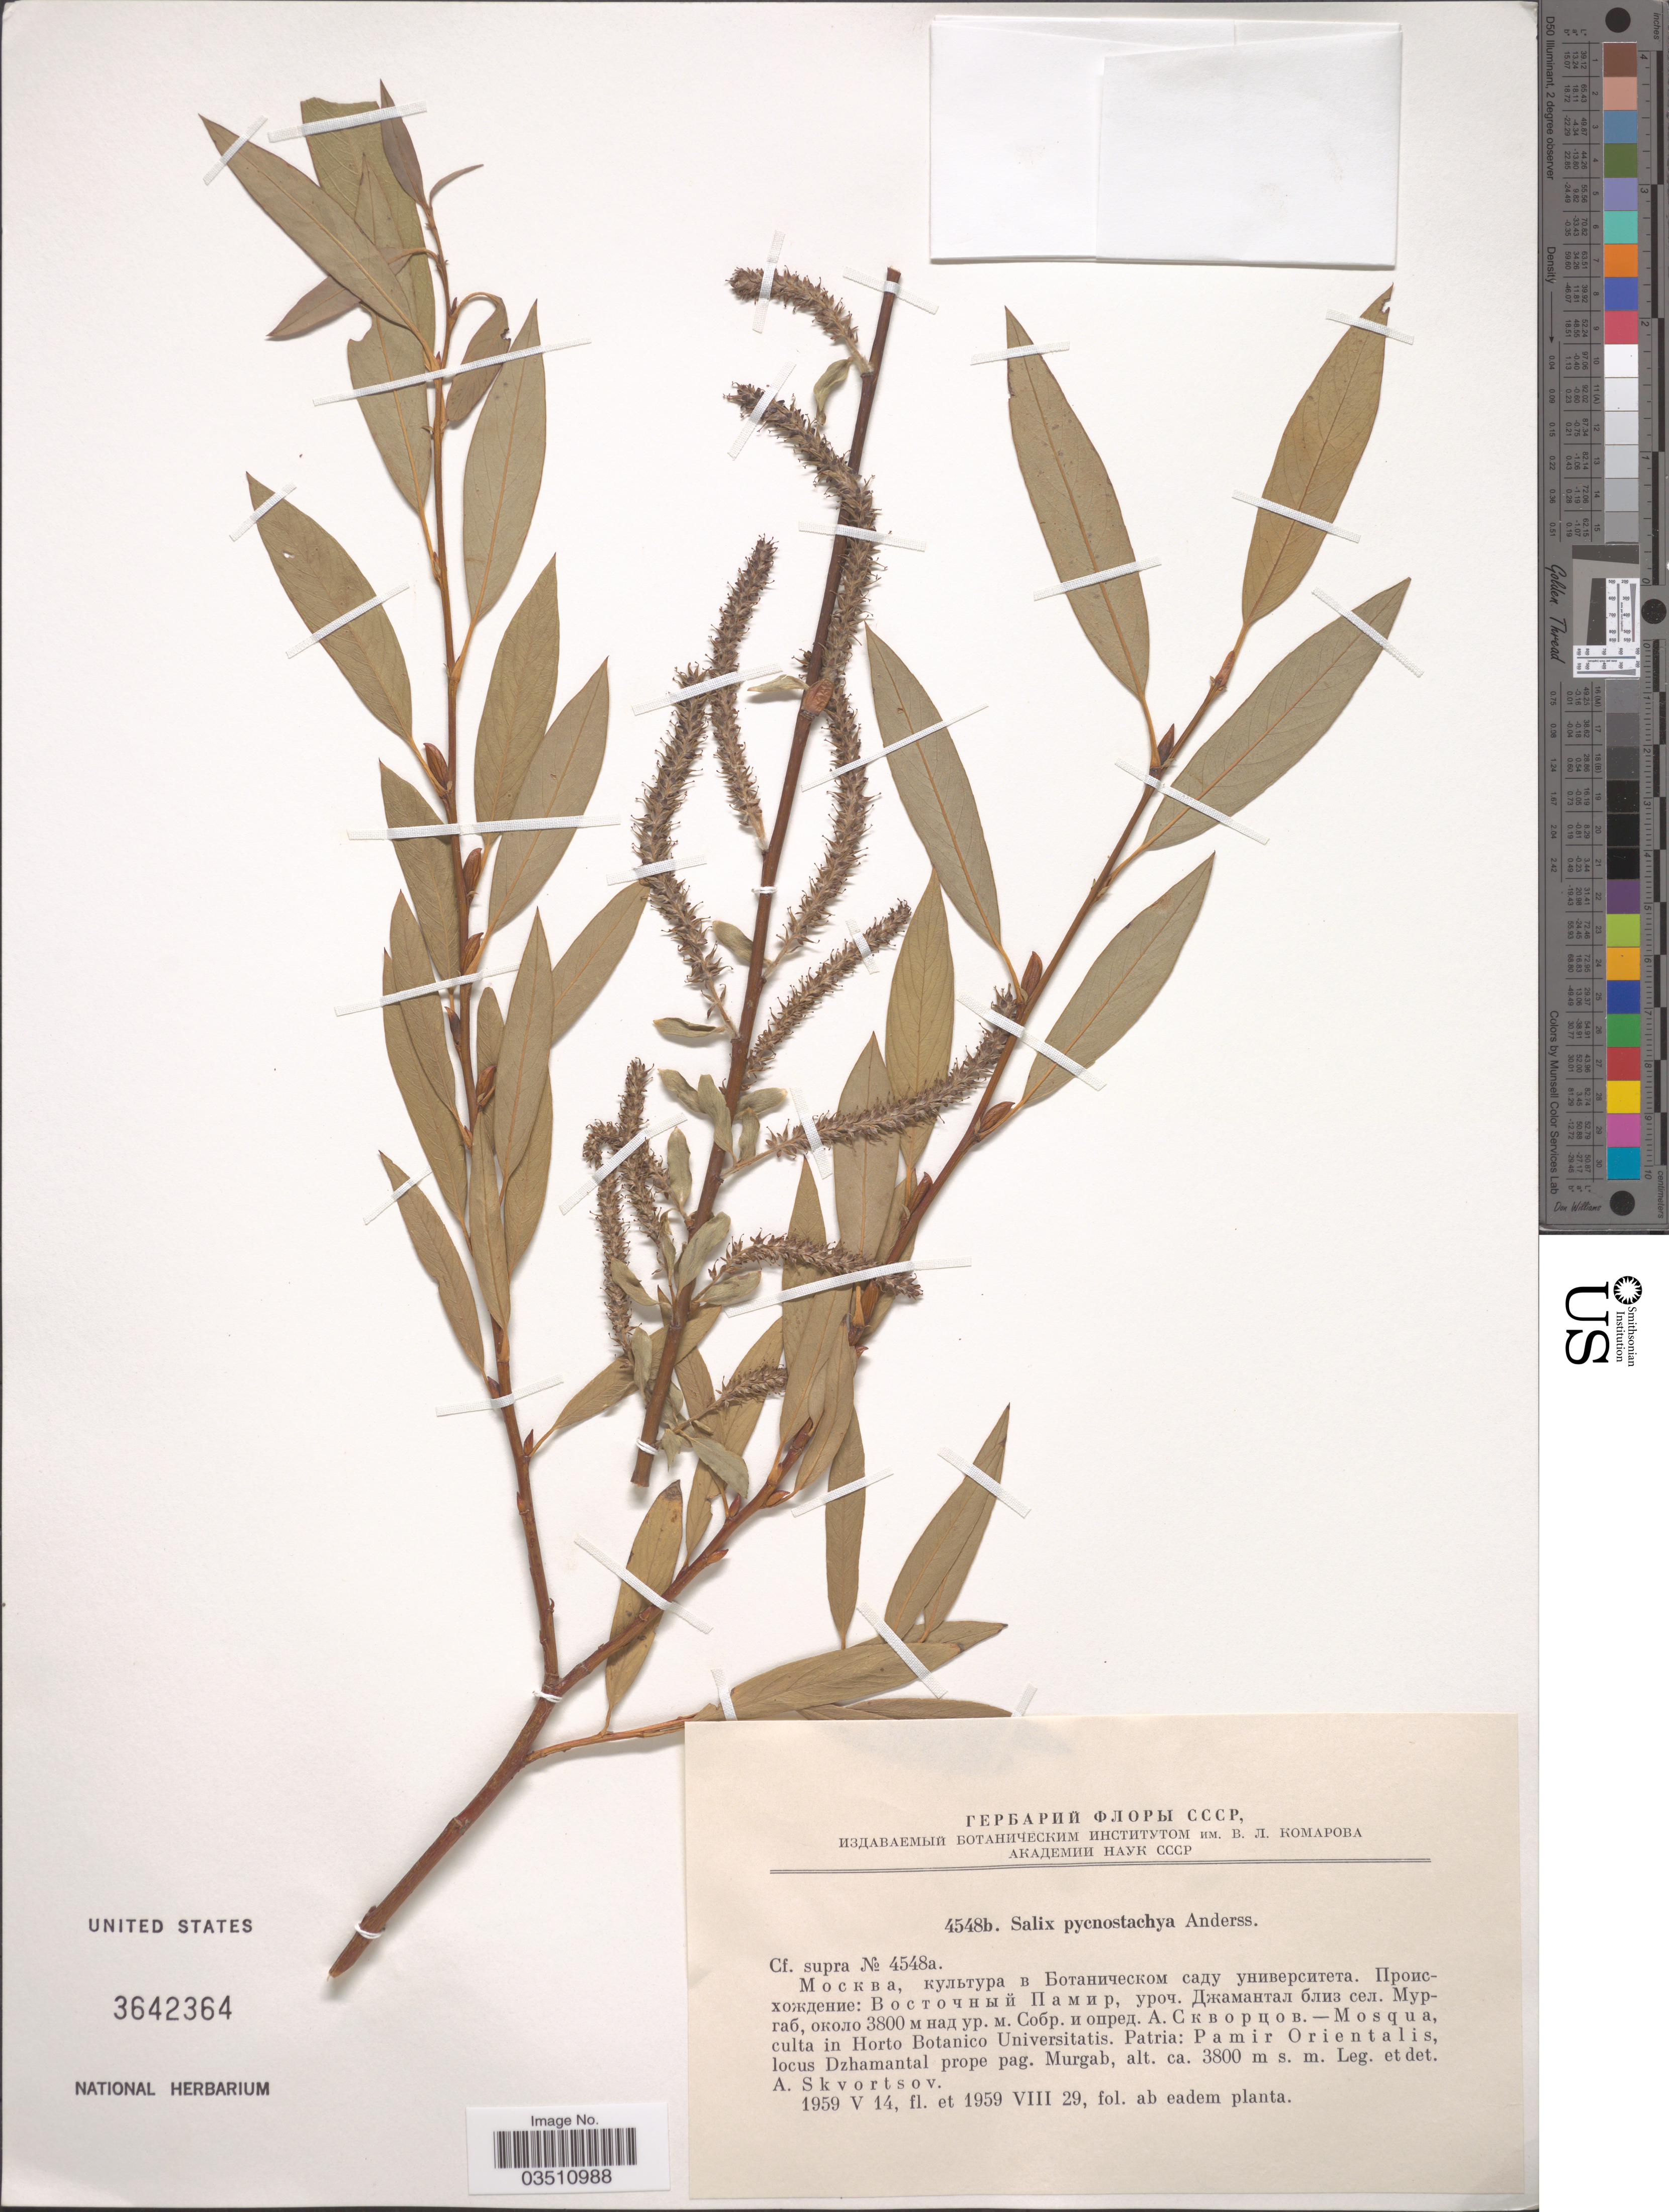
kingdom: Plantae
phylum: Tracheophyta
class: Magnoliopsida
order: Malpighiales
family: Salicaceae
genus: Salix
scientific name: Salix pycnostachya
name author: Andersson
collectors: A. K. Skvortsov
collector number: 4548b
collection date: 1959-05-14/1959-08-29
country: Russian Federation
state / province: Moscow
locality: Mosqua, culta in Horto Botanico Universitatis. Patria: Pamir Orientalis, locus Dzhamantal prope pag. Murgab [unsure placement]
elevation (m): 3800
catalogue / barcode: US 3642364